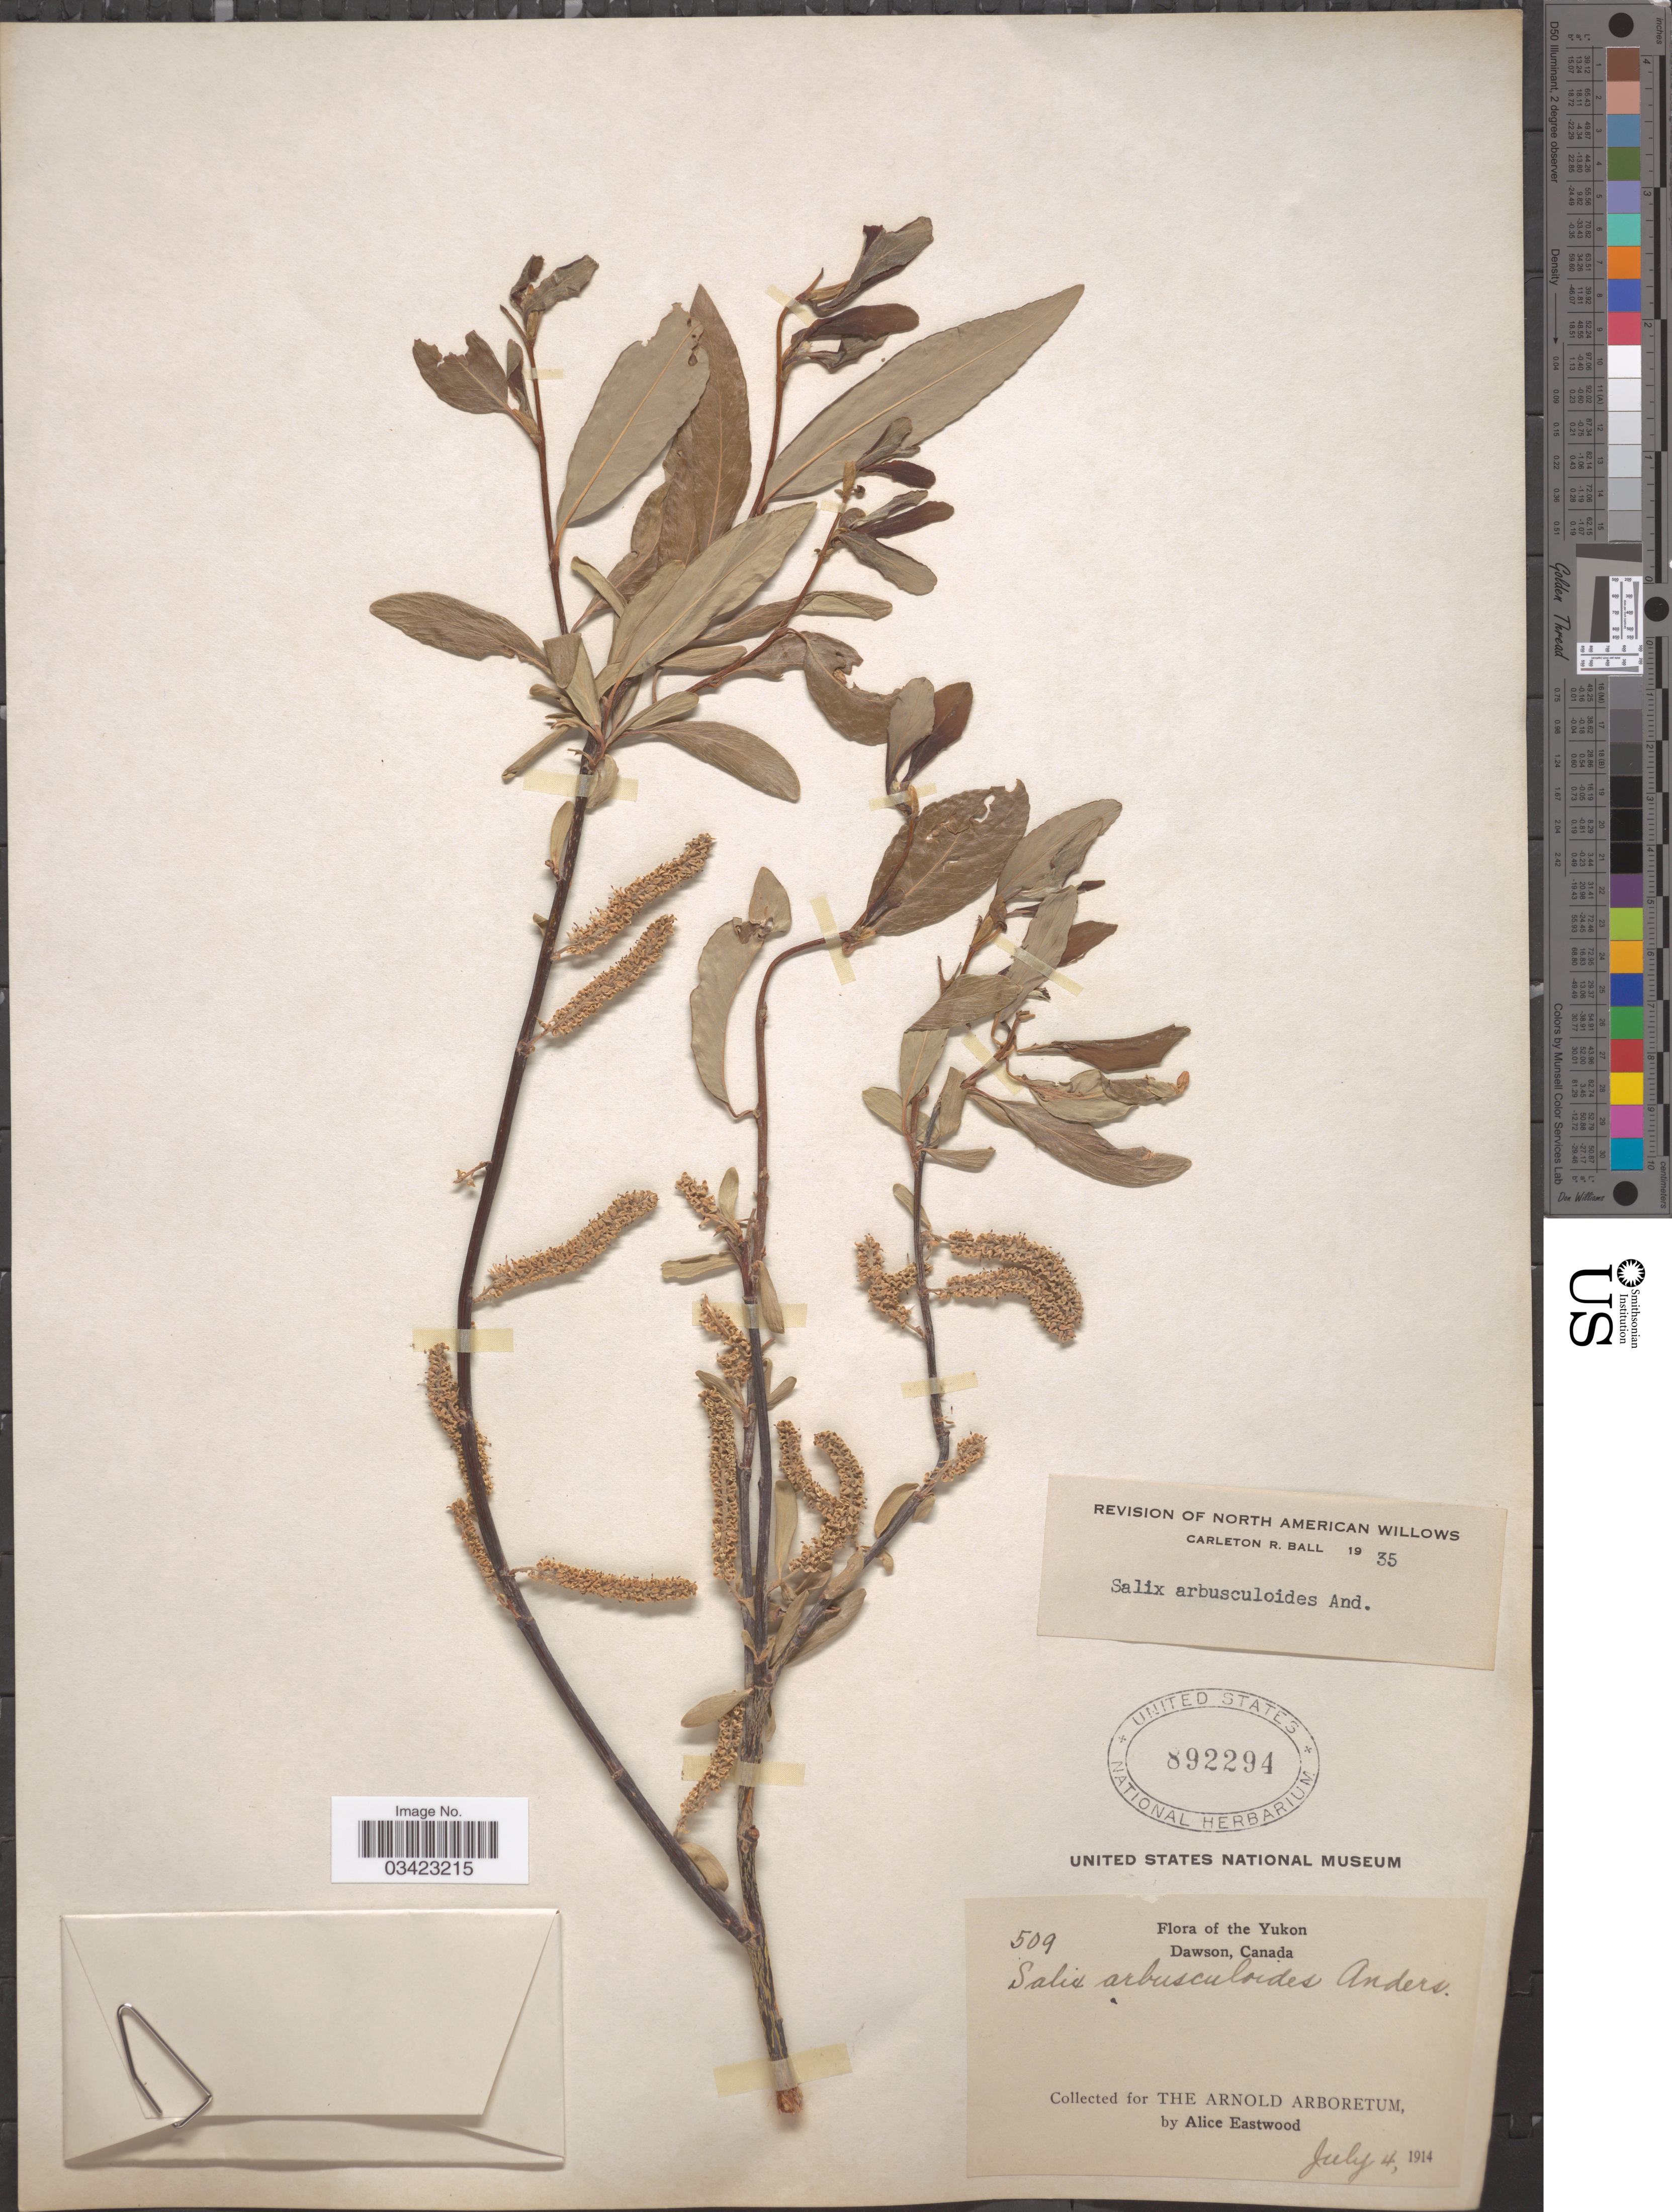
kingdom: Plantae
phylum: Tracheophyta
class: Magnoliopsida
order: Malpighiales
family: Salicaceae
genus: Salix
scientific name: Salix arbusculoides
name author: Andersson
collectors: A. Eastwood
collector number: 509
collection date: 1914-07-04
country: Canada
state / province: Yukon Territory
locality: Yukon. Dawson.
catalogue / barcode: US 892294